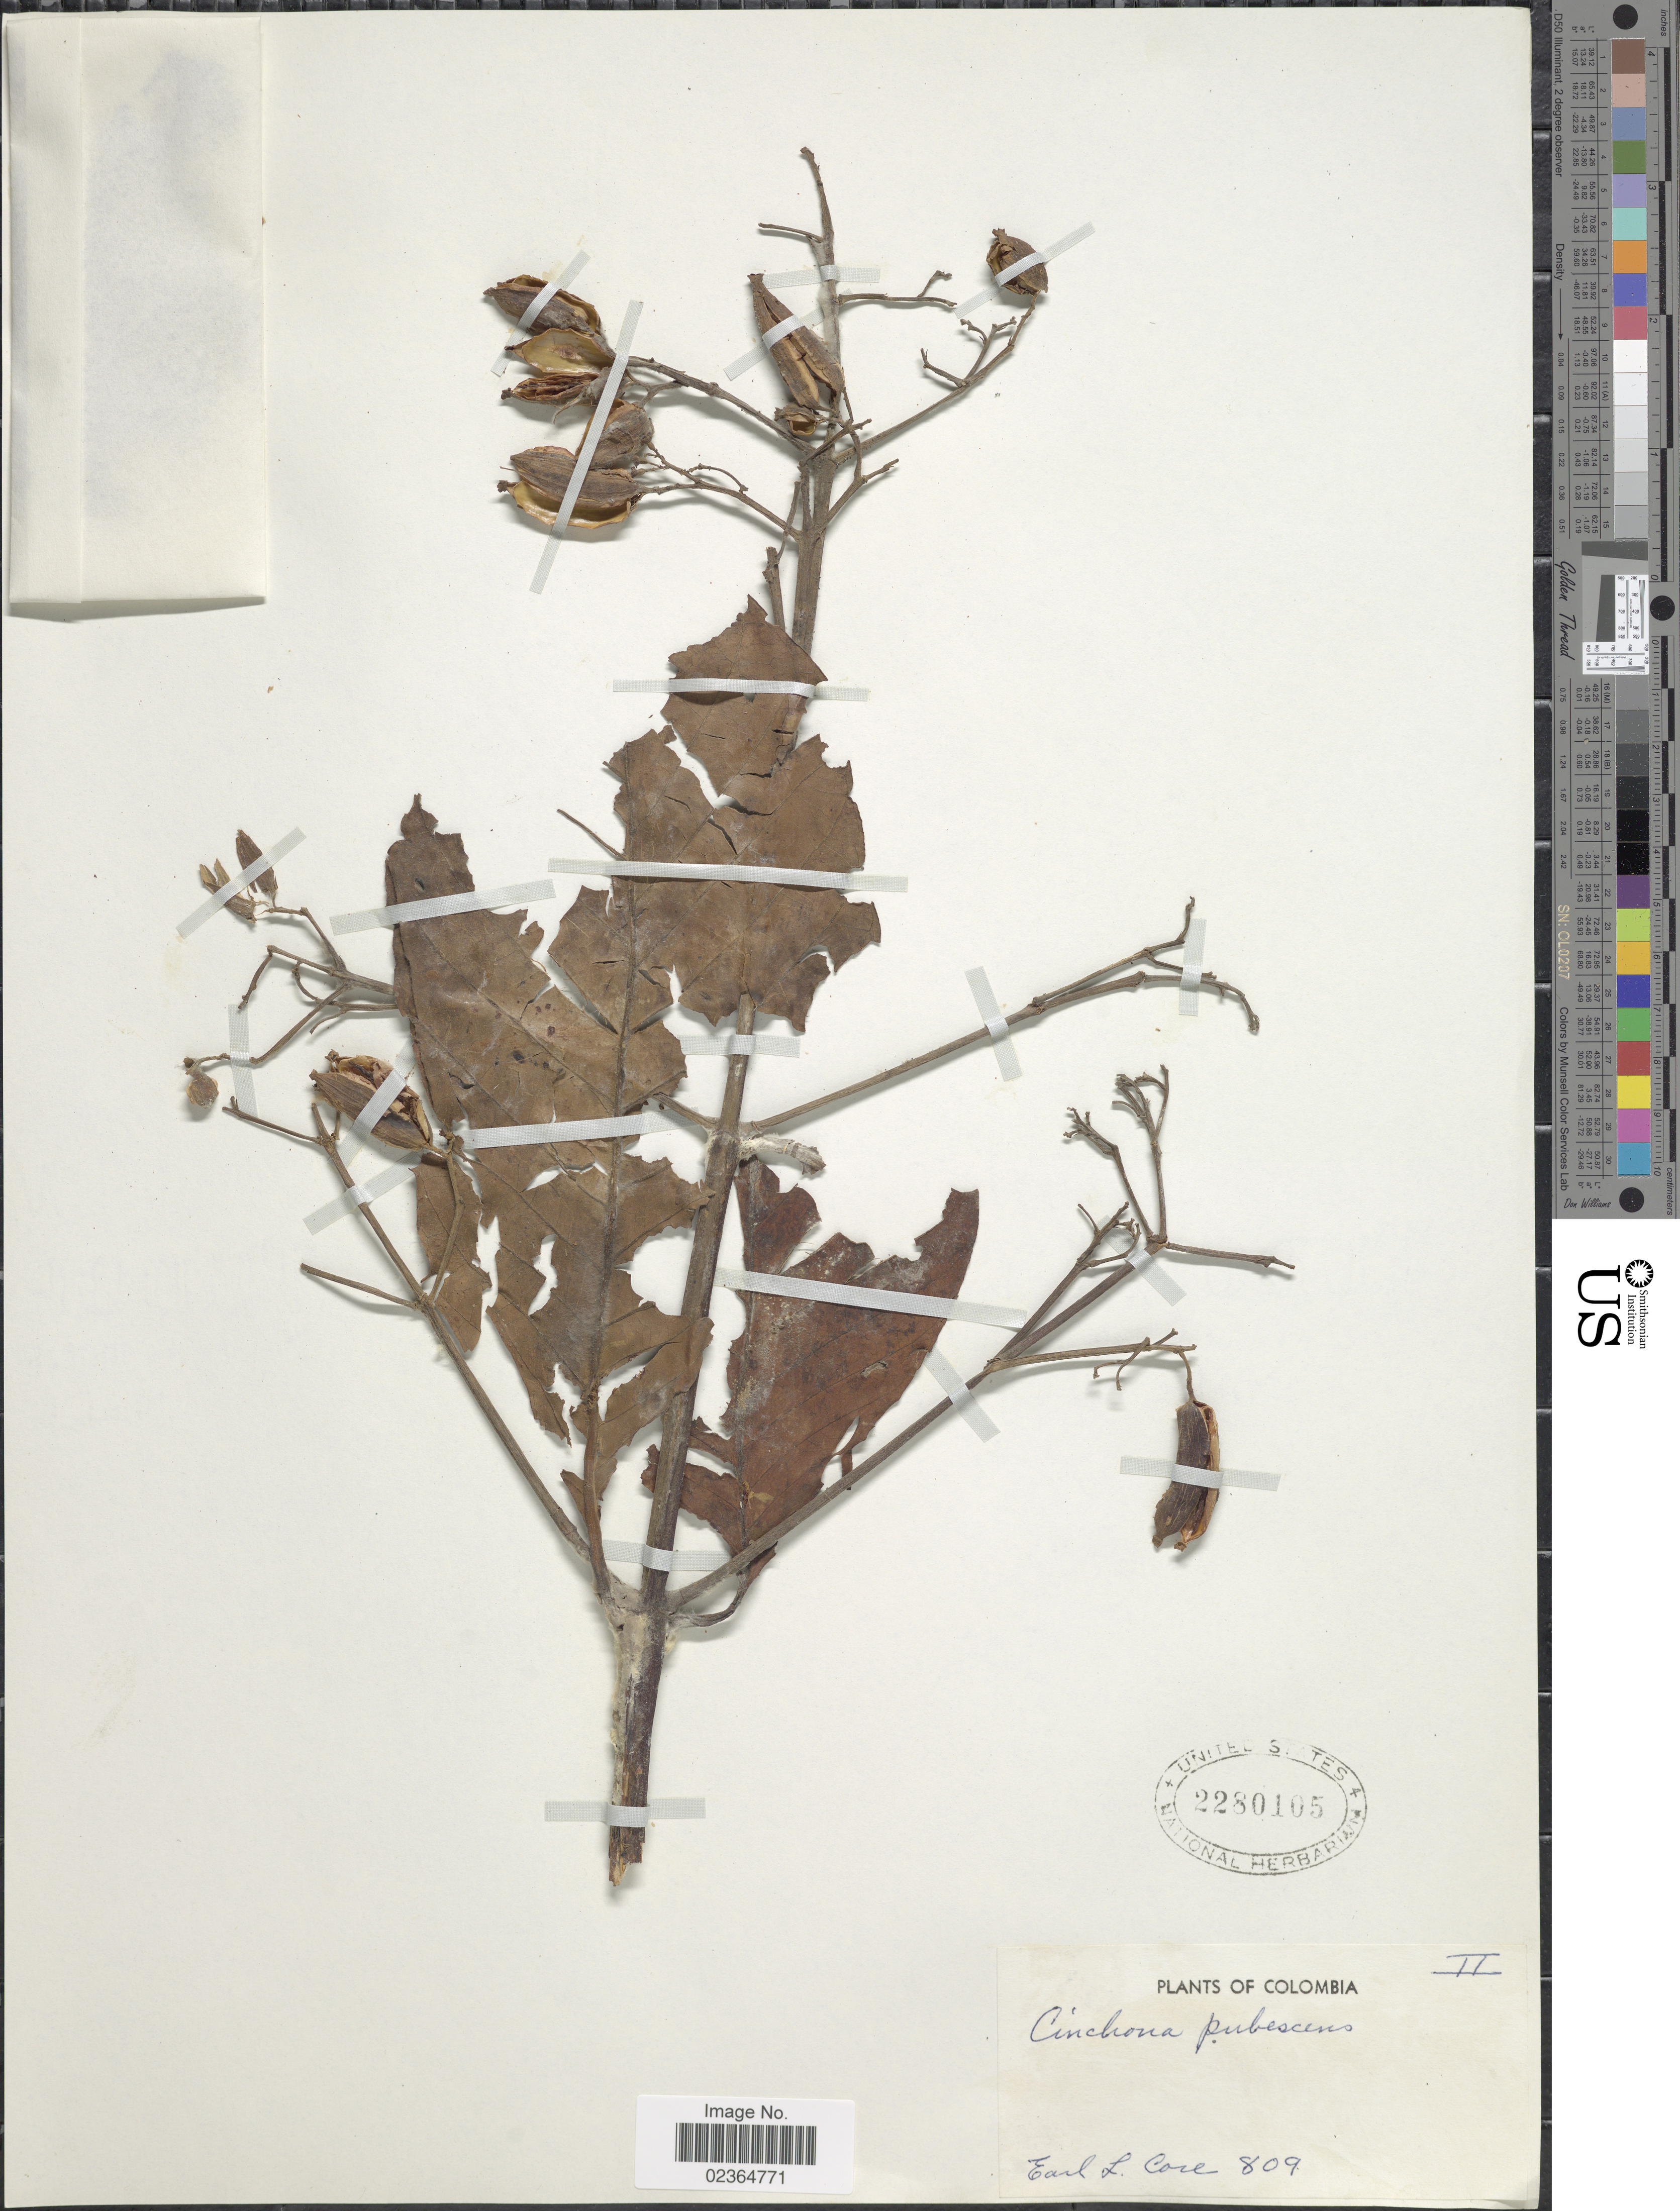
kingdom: Plantae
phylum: Tracheophyta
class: Magnoliopsida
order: Gentianales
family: Rubiaceae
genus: Cinchona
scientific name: Cinchona pubescens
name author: Vahl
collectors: E. L. Core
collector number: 809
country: Colombia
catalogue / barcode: US 2280105